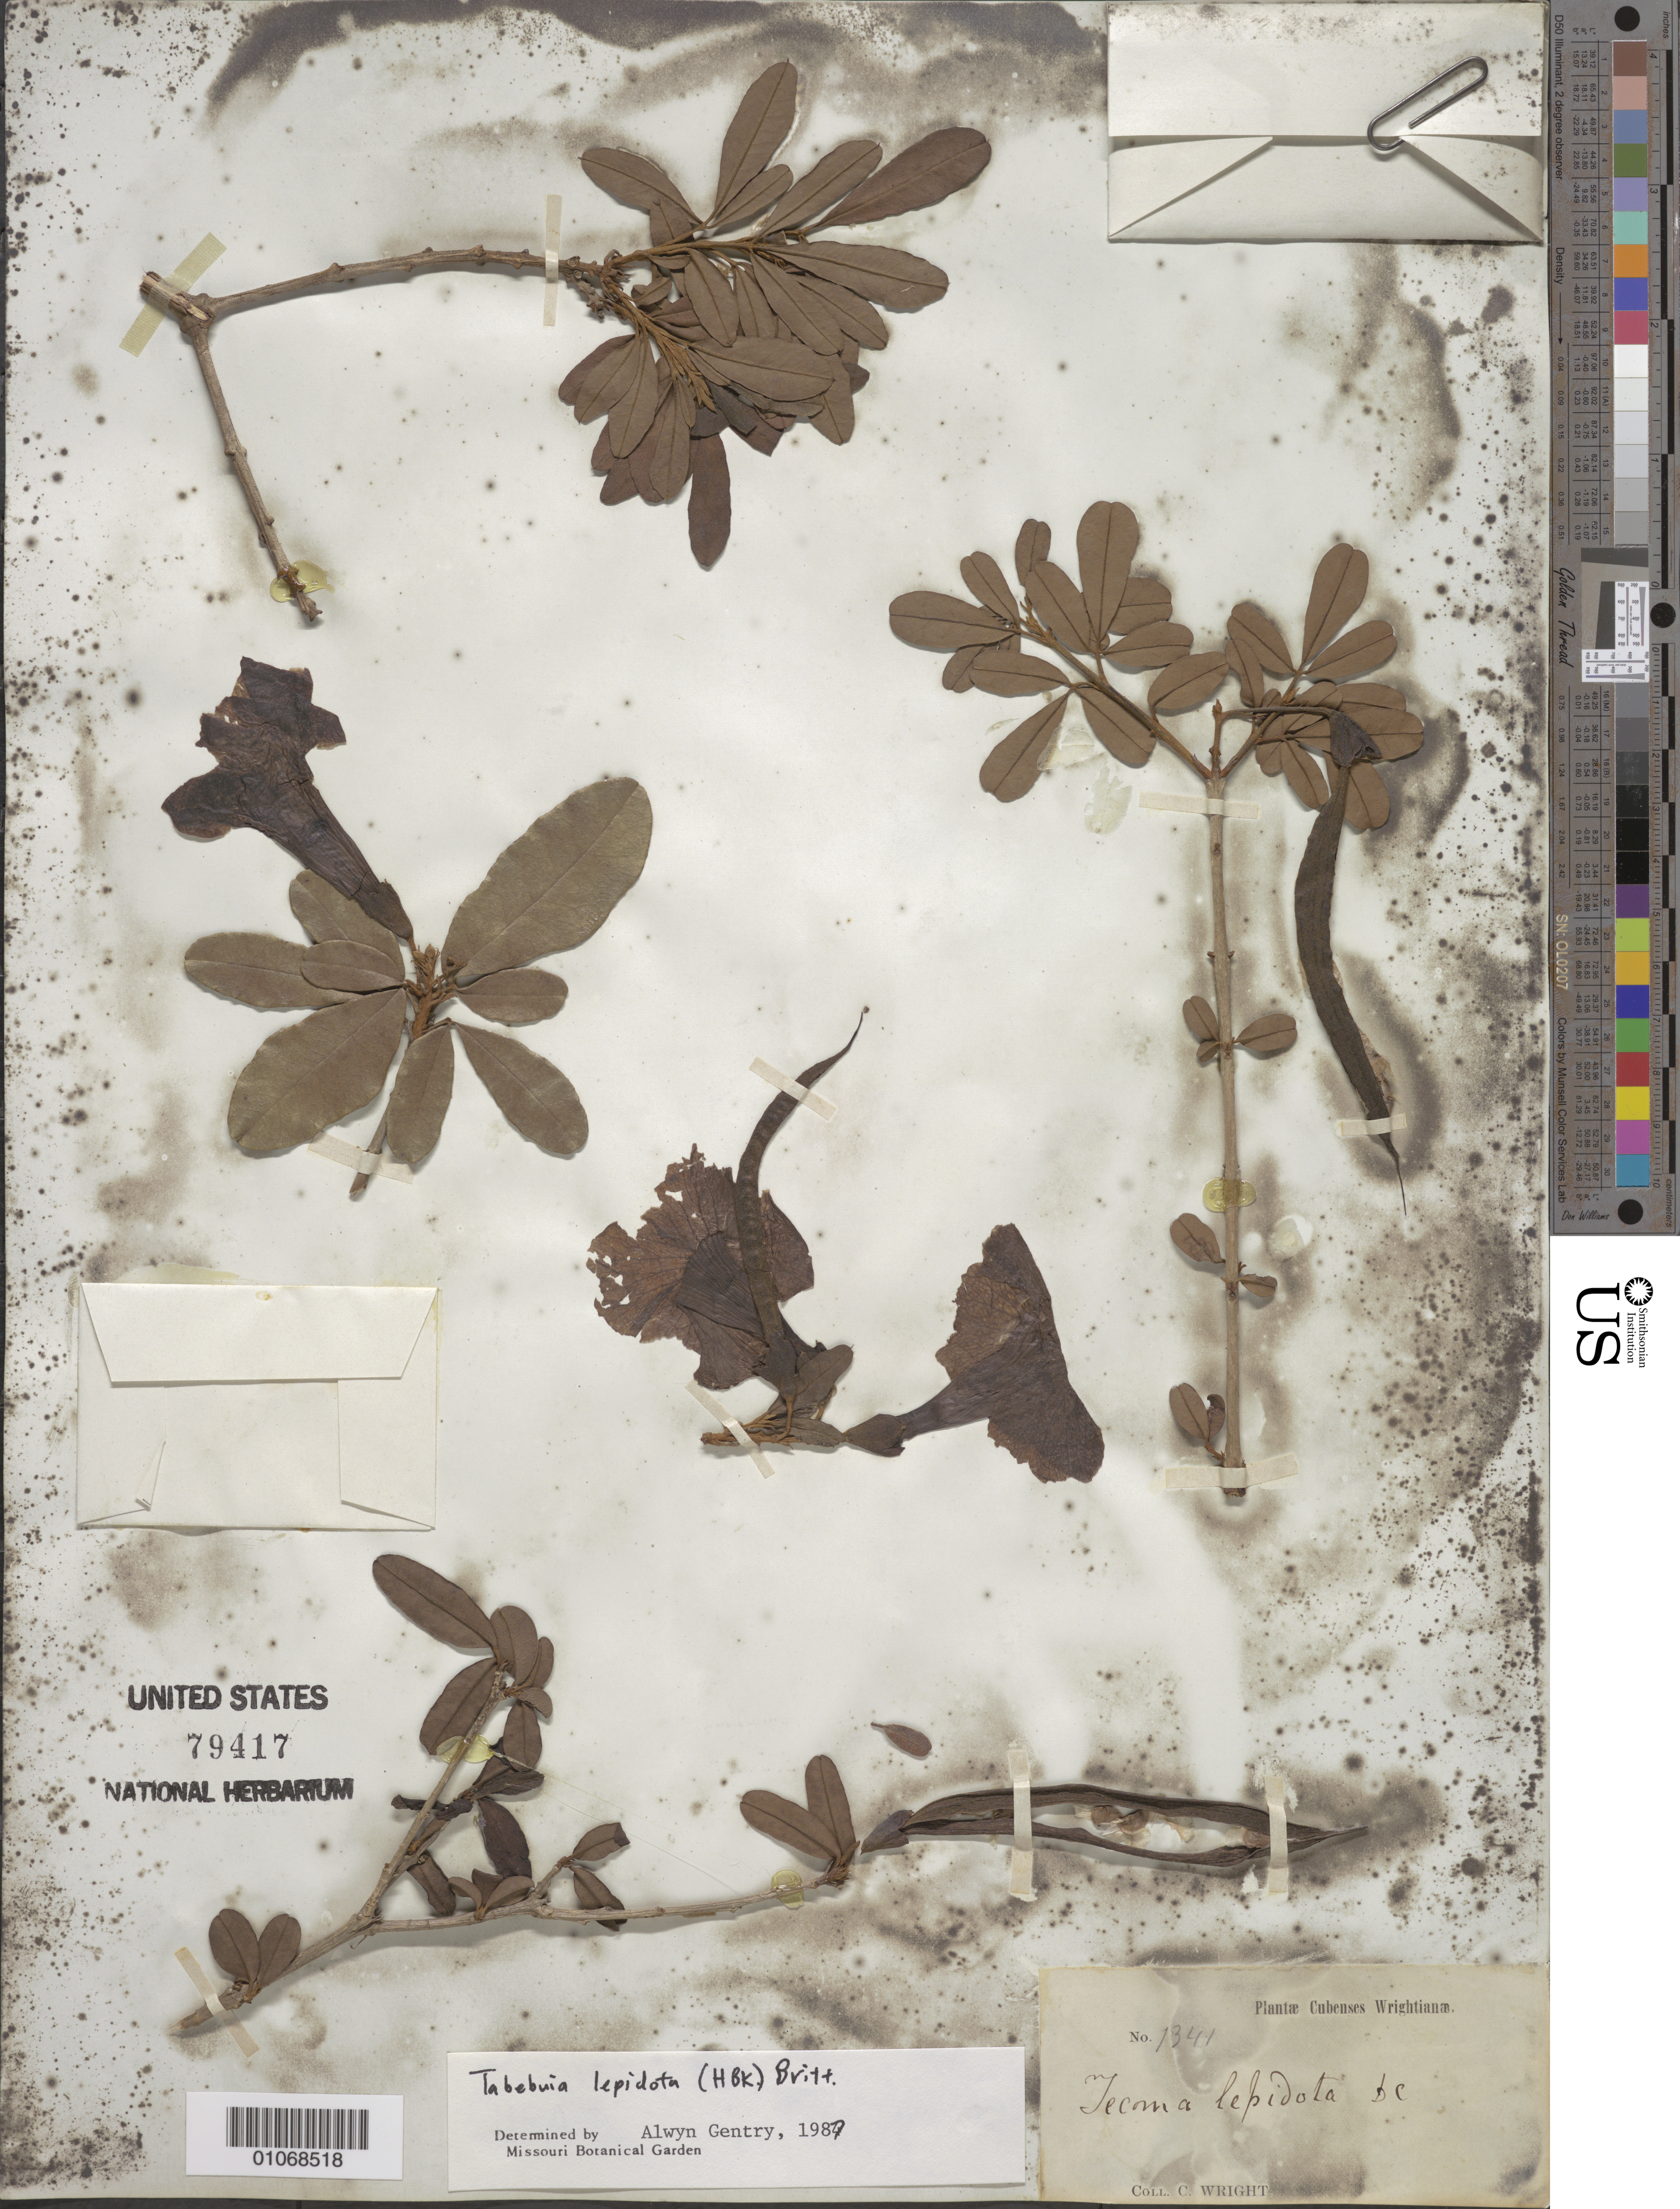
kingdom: Plantae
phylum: Tracheophyta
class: Magnoliopsida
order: Lamiales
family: Bignoniaceae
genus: Tabebuia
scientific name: Tabebuia lepidota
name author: (Kunth) Britton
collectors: C. Wright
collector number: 1341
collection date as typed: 1800 to 1899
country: Cuba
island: Cuba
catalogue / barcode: US 79417